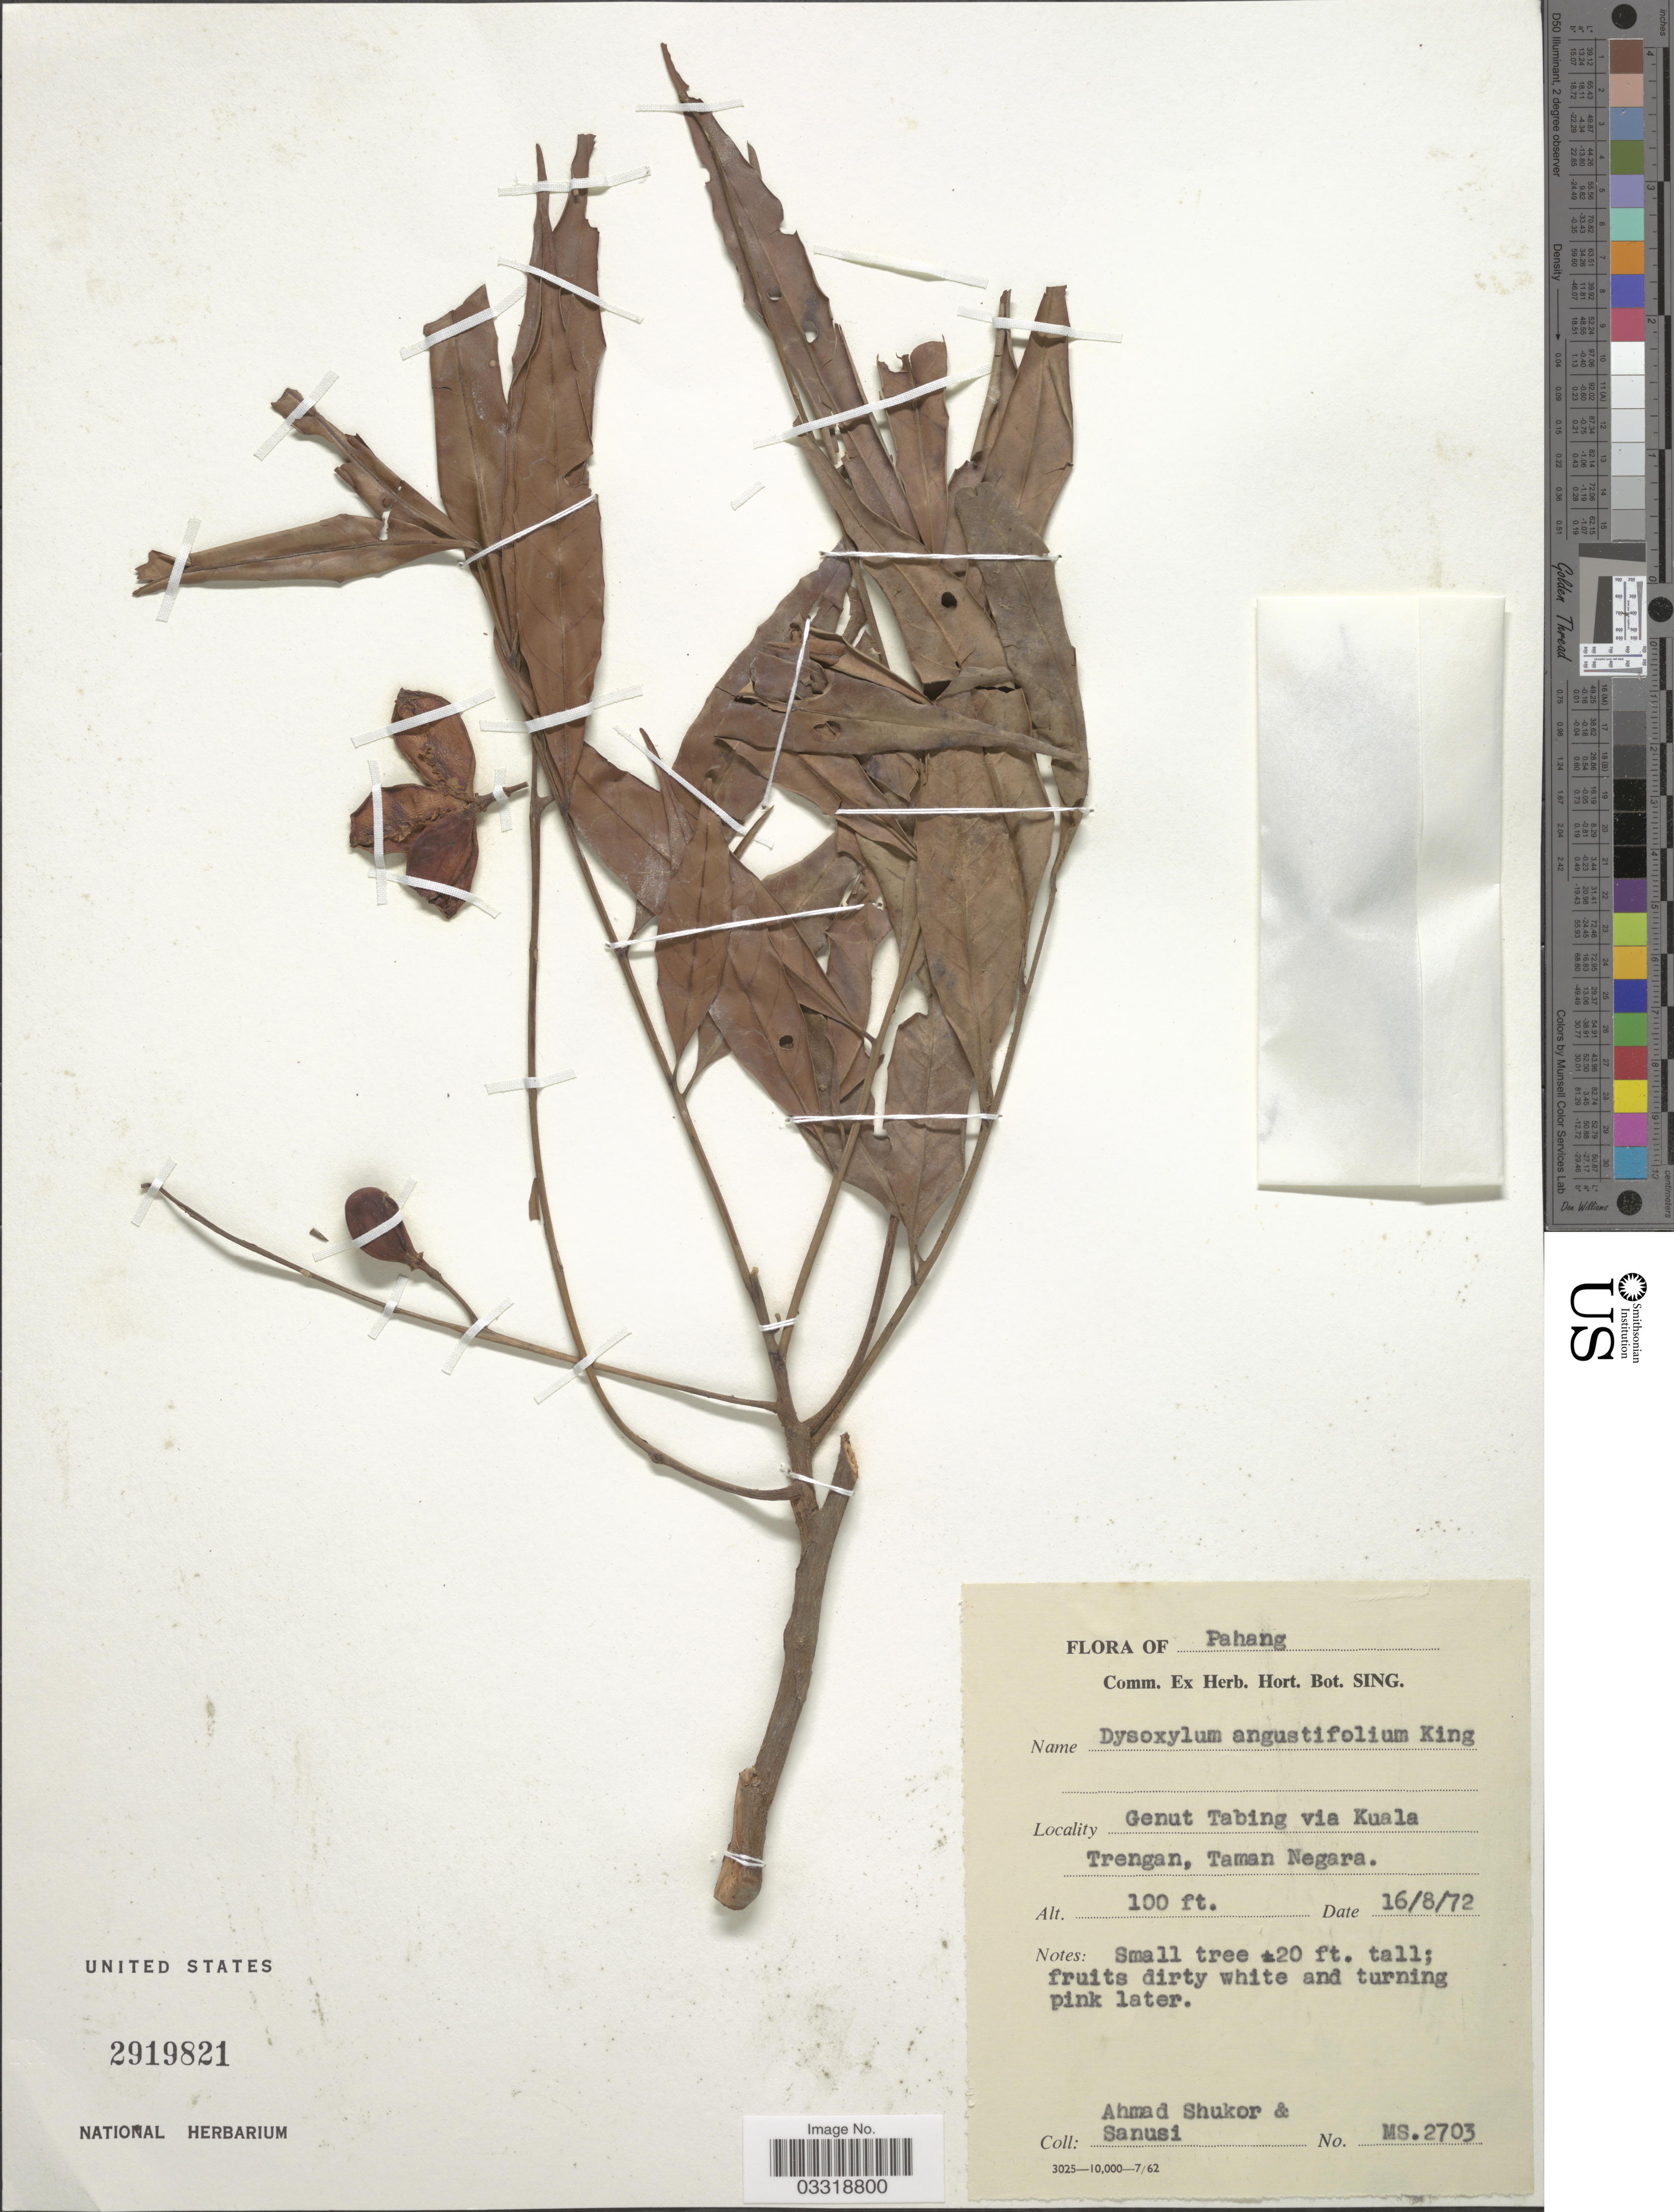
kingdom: Plantae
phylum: Tracheophyta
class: Magnoliopsida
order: Sapindales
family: Meliaceae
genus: Prasoxylon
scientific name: Prasoxylon angustifolium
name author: (King) Mabb.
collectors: A. Shukor & Sarih, S.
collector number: MS2703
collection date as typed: Transcribed d/m/y: 16/8/72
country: Malaysia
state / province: Pahang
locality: Genut Tabing via Kuala Trengan, Taman Negara.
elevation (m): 30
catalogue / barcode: US 2919821